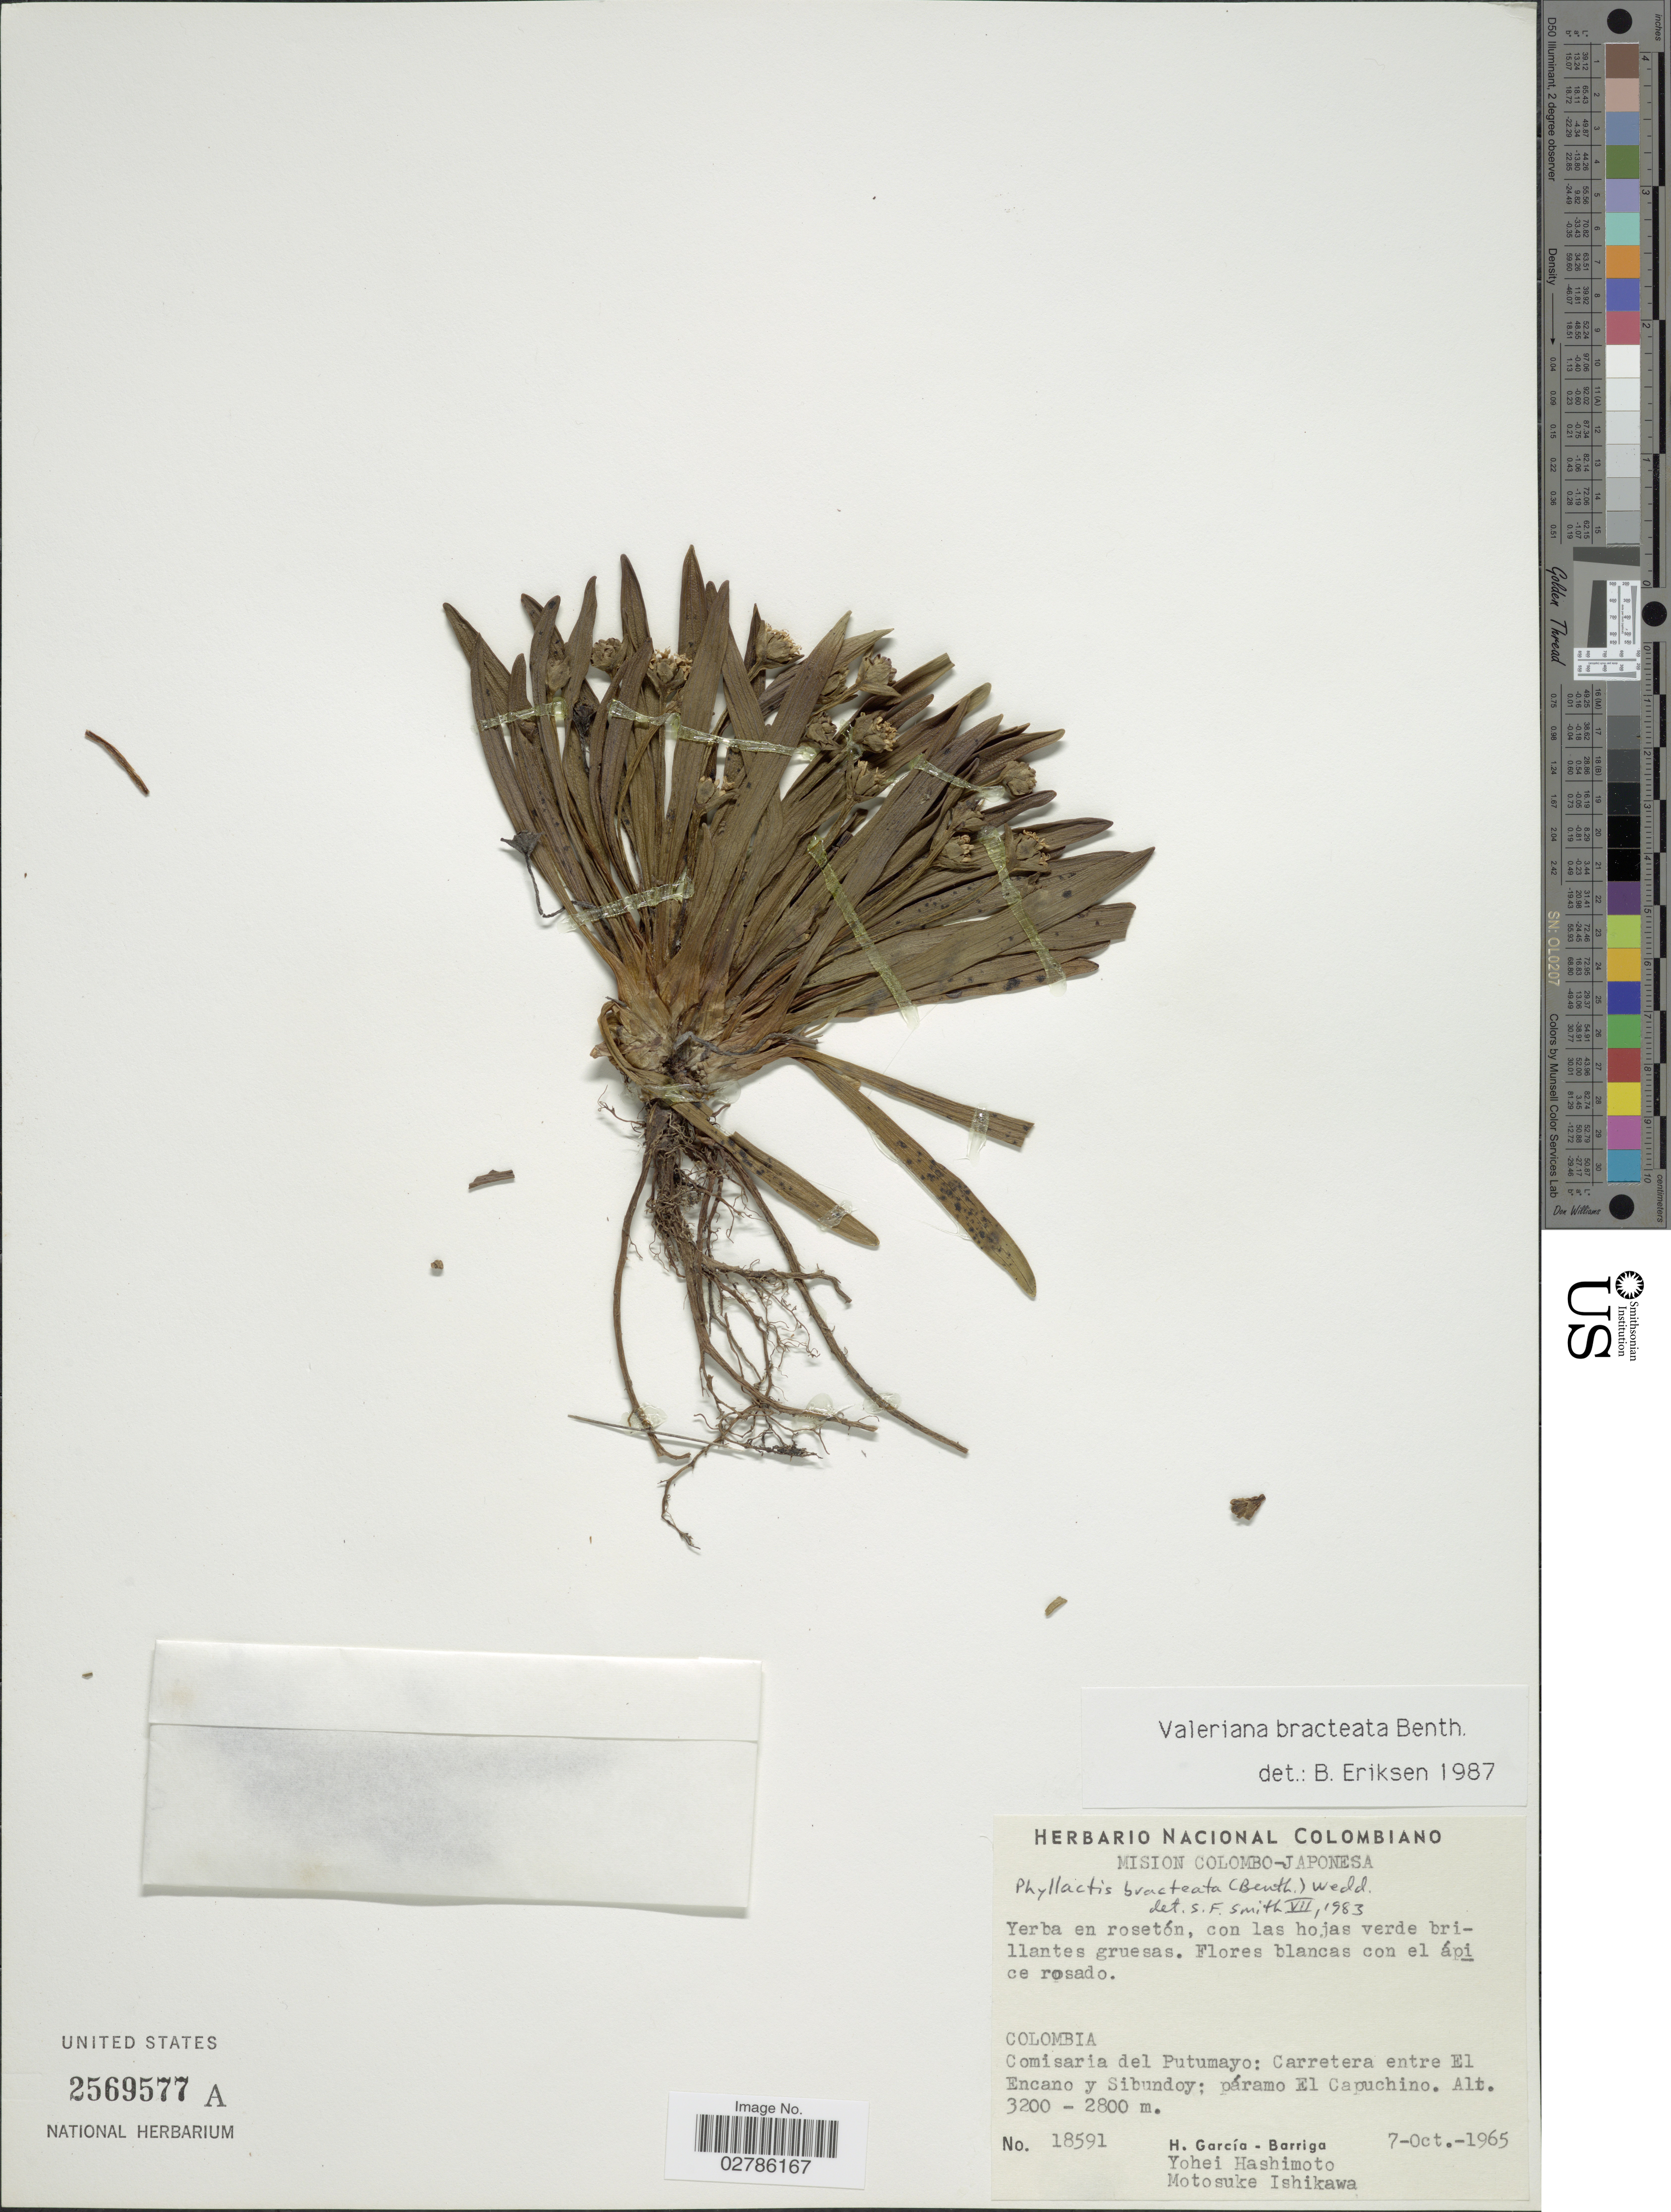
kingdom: Plantae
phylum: Tracheophyta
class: Magnoliopsida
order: Dipsacales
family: Caprifoliaceae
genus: Phyllactis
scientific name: Phyllactis bracteata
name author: (Benth.) Wedd.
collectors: H. García Barriga, Y. Hashimoto & M. Ishikawa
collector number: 18591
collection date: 1965-10-07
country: Colombia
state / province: Putumayo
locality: Comisaria del Putumayo, Carretera entre El Encano y Sibundoy, páramo El Capuchino.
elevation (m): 2800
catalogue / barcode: US 2569577A